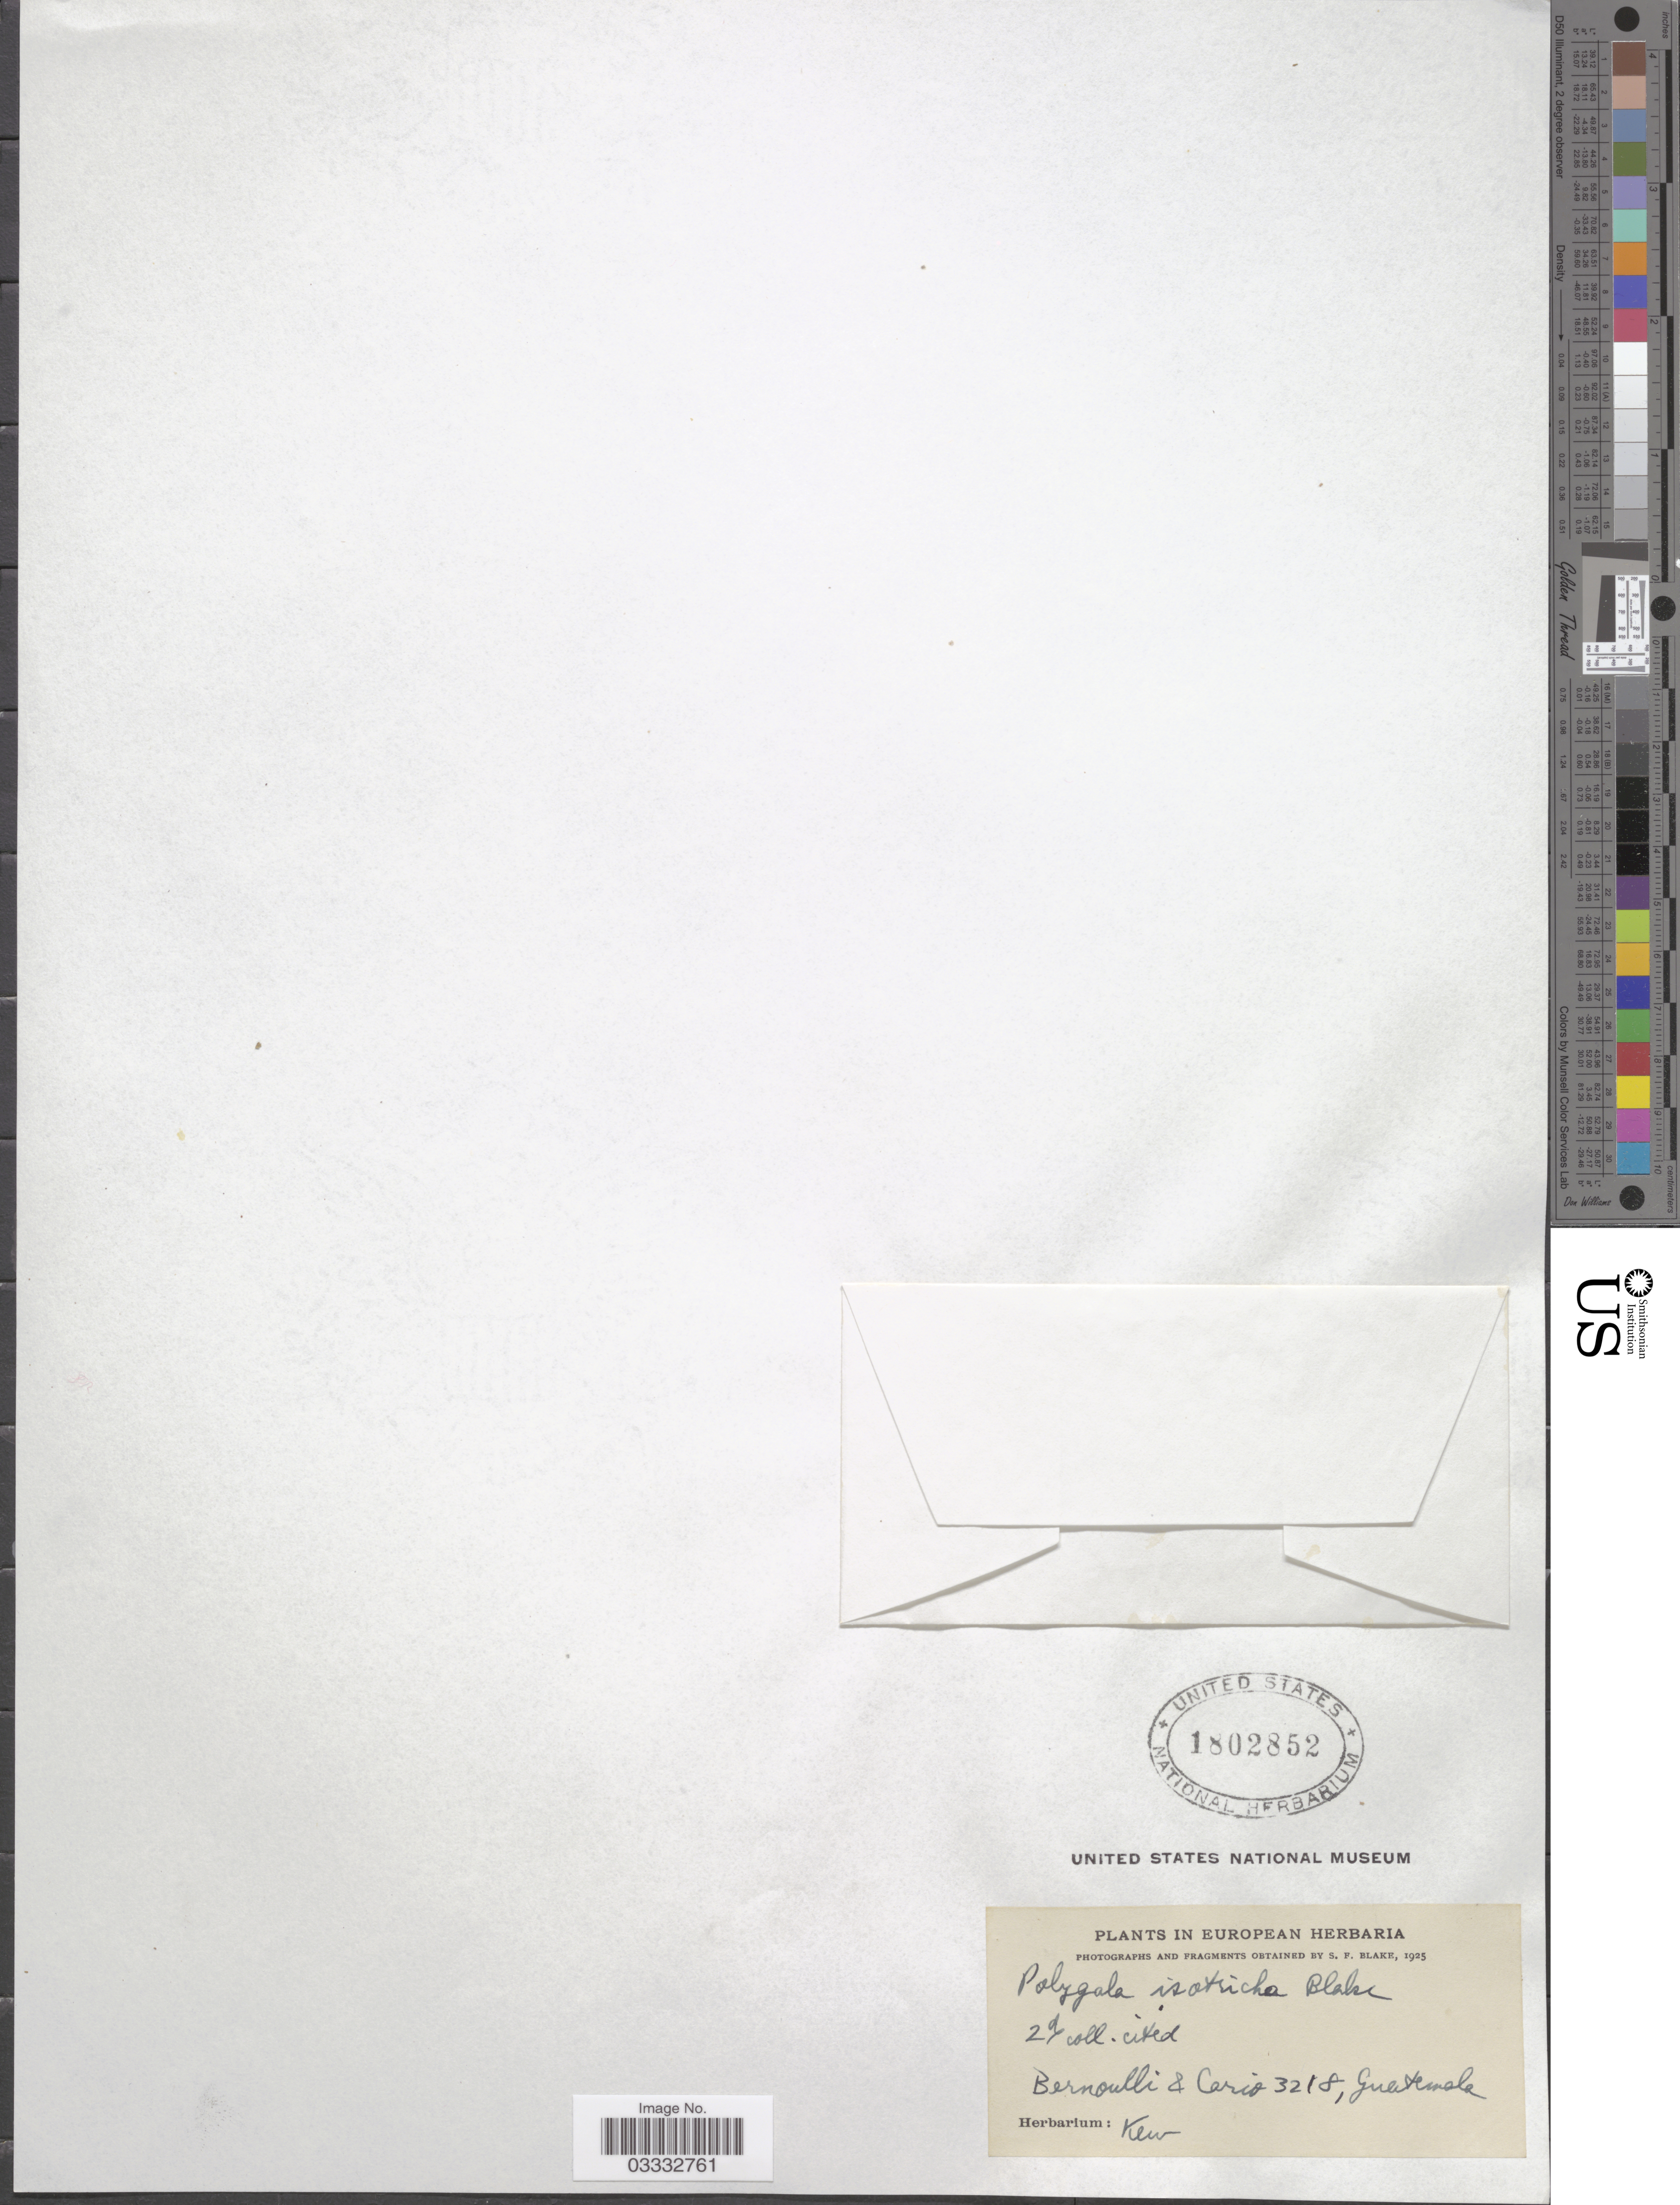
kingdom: Plantae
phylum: Tracheophyta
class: Magnoliopsida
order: Fabales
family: Polygalaceae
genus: Hebecarpa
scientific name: Hebecarpa costaricensis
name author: (Chodat) J.R. Abbott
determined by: Strong, Mark T., (BOT), Smithsonian Institution - National Museum of Natural History (UNITED STATES)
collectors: Bernoulli & Cario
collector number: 3218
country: Guatemala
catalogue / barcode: US 1802852